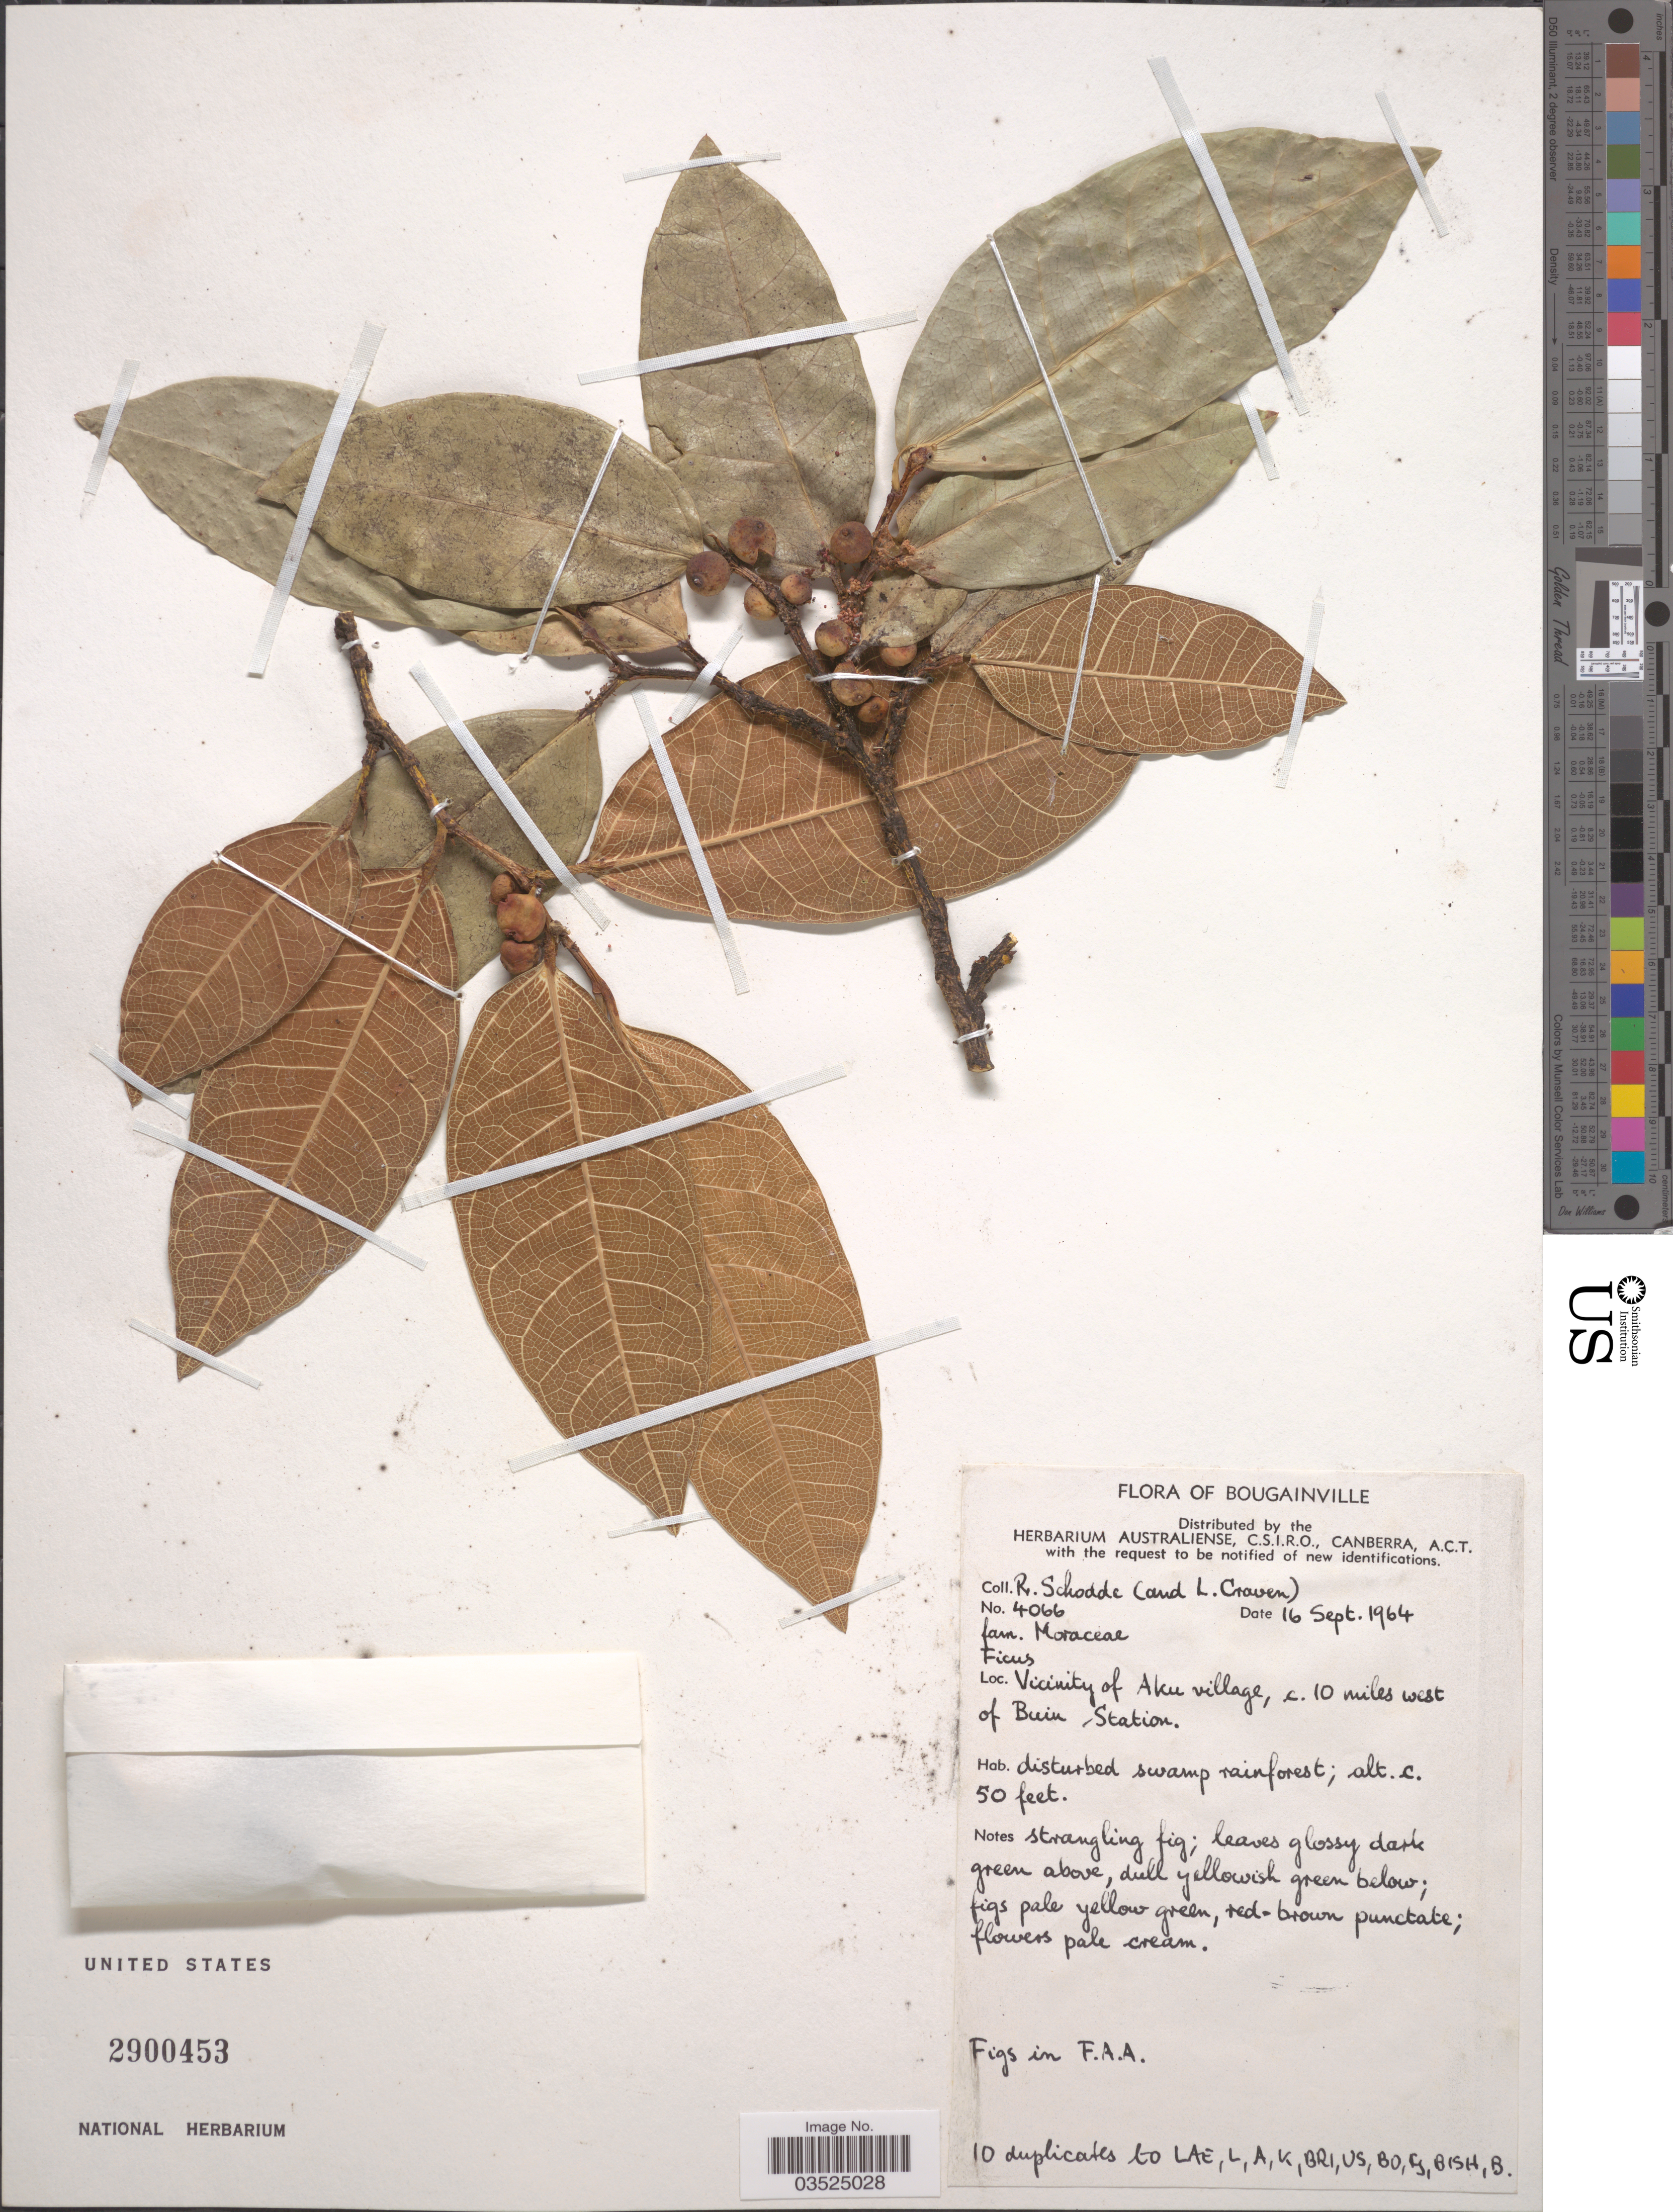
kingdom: Plantae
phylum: Tracheophyta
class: Magnoliopsida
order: Rosales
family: Moraceae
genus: Ficus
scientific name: Ficus sp.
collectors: R. Schodde & L. A. Craven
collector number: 4066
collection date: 1964-09-16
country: Papua New Guinea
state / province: Bougainville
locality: Vicinity of Aku village, c. 10 miles west of Buin Station.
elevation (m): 15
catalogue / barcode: US 2900453